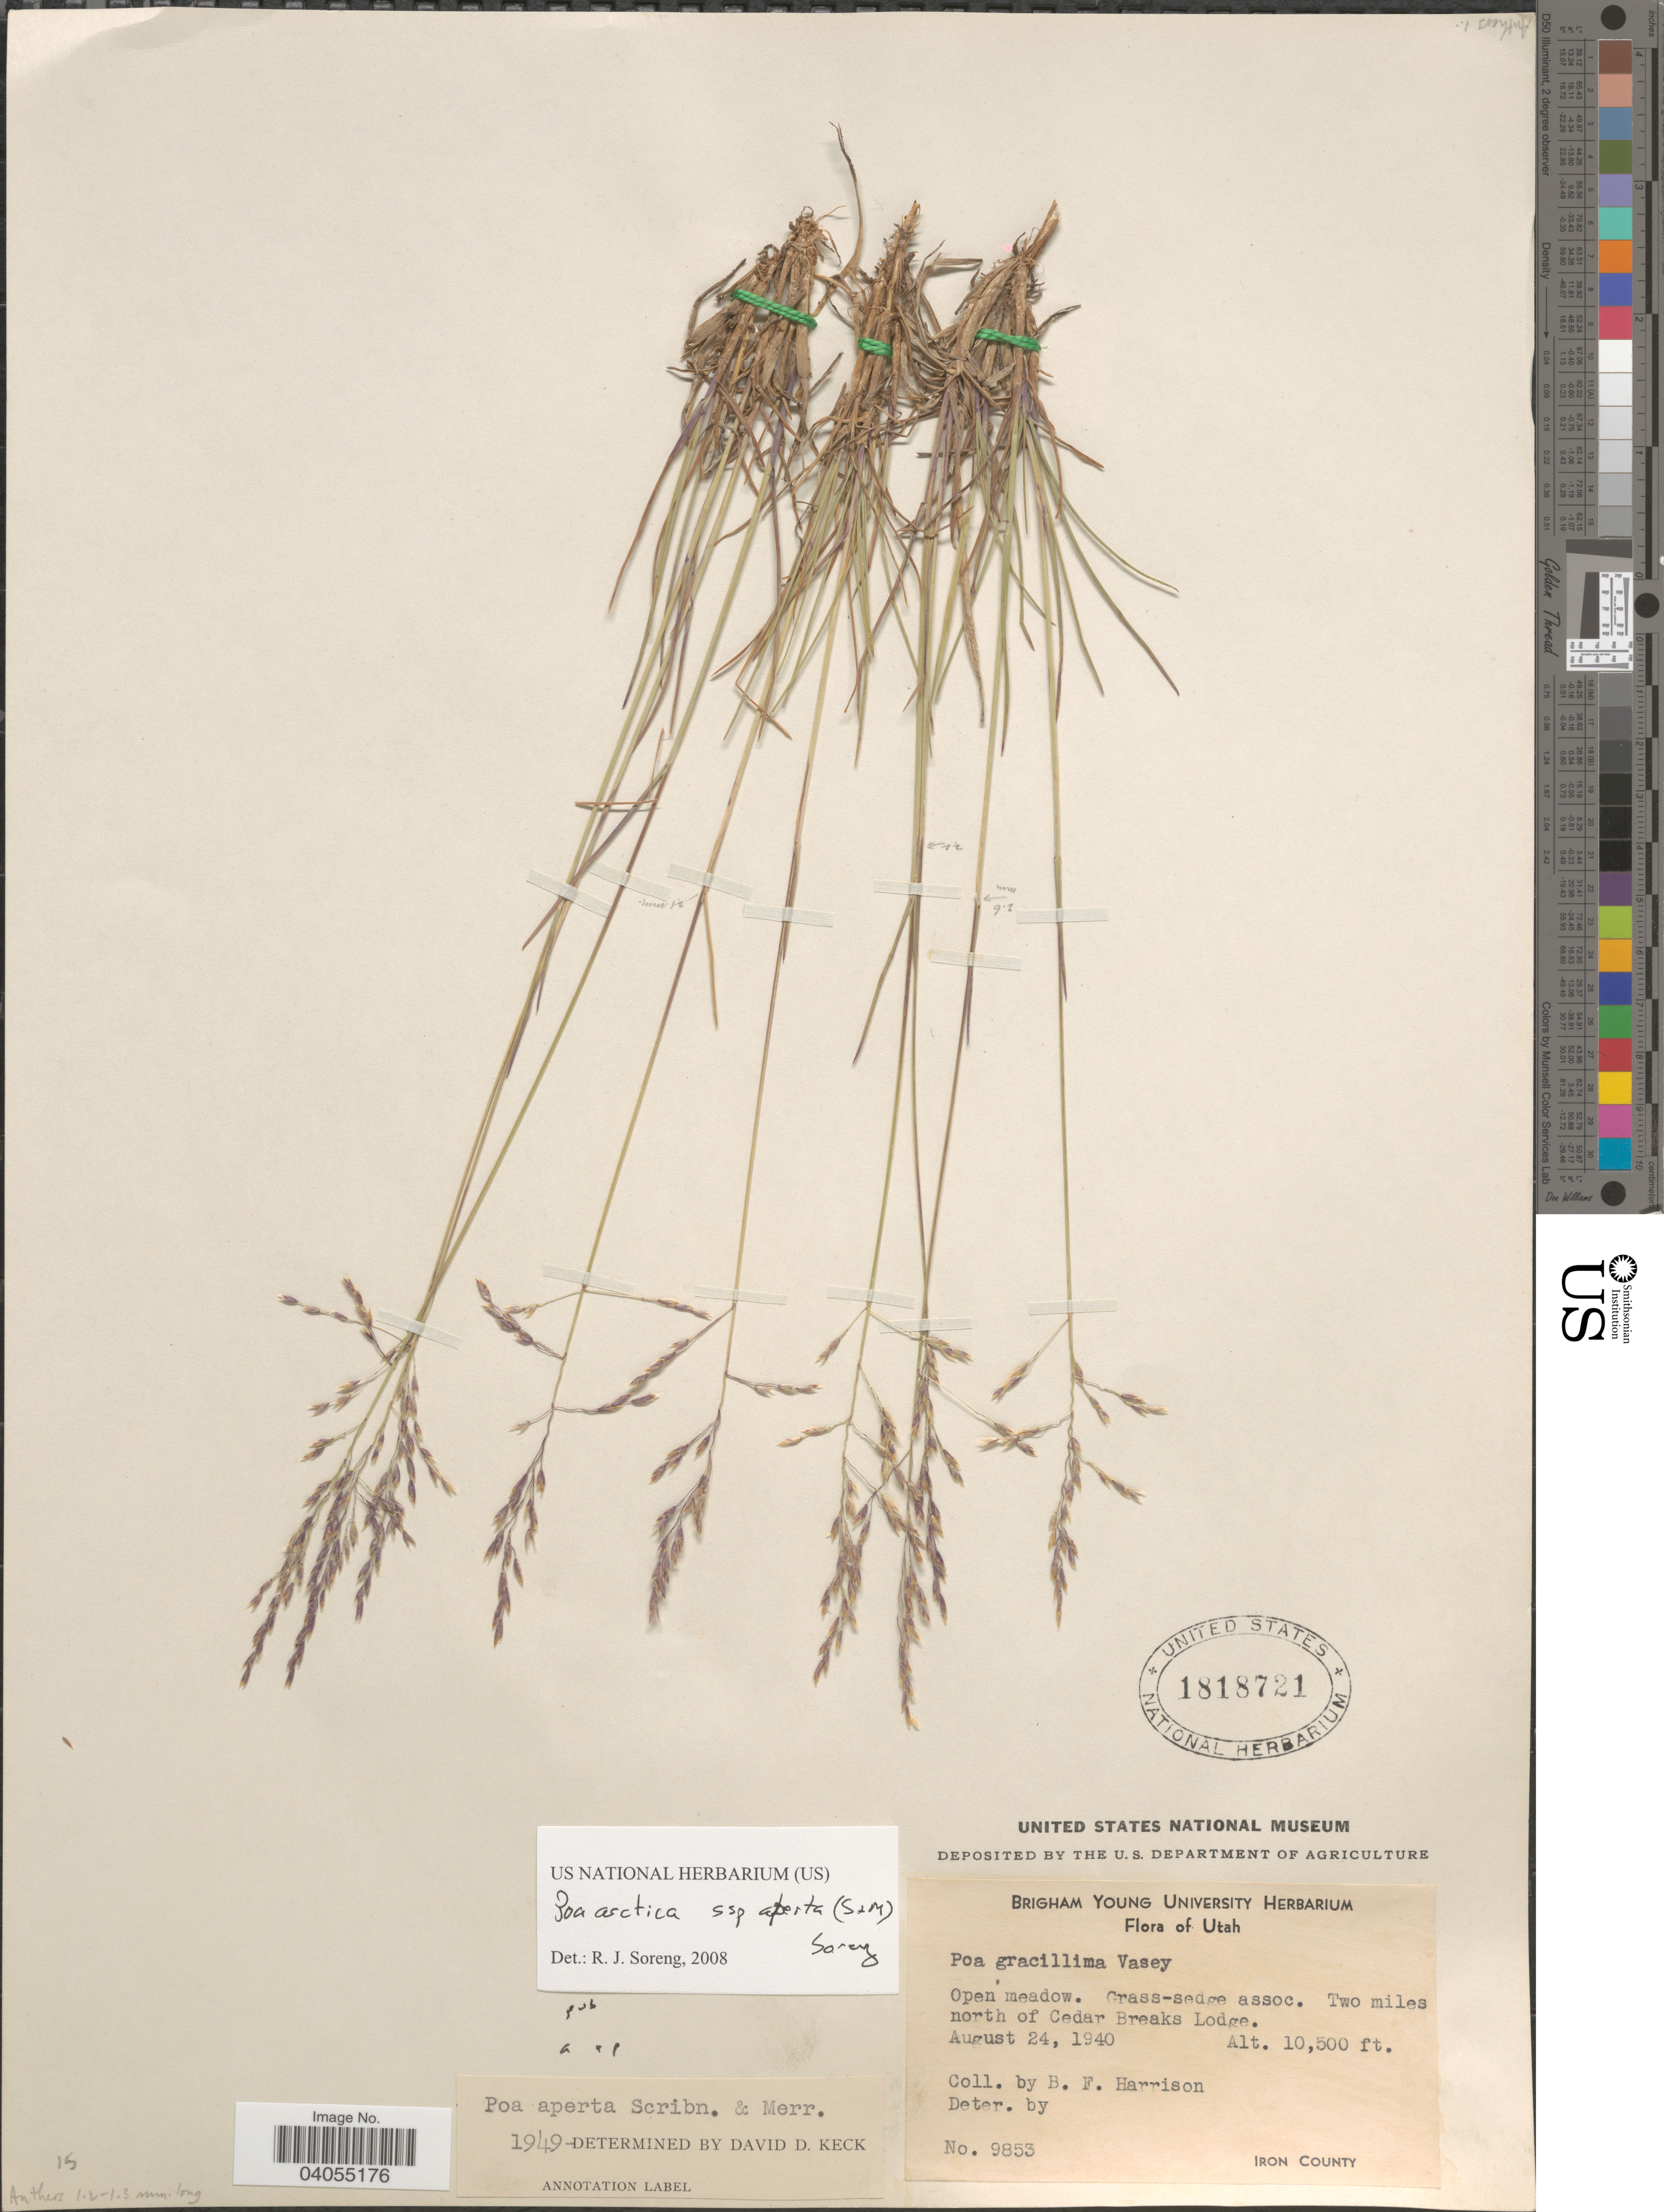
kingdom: Plantae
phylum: Tracheophyta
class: Liliopsida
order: Poales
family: Poaceae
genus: Poa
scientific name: Poa arctica subsp. aperta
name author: (Scribn. & Merr.) Soreng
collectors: B. F. Harrison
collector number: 9853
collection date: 1940-08-24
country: United States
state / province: Utah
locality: Two miles north of Cedar Breaks Lodge. Iron County.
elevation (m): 3200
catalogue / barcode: US 1818721